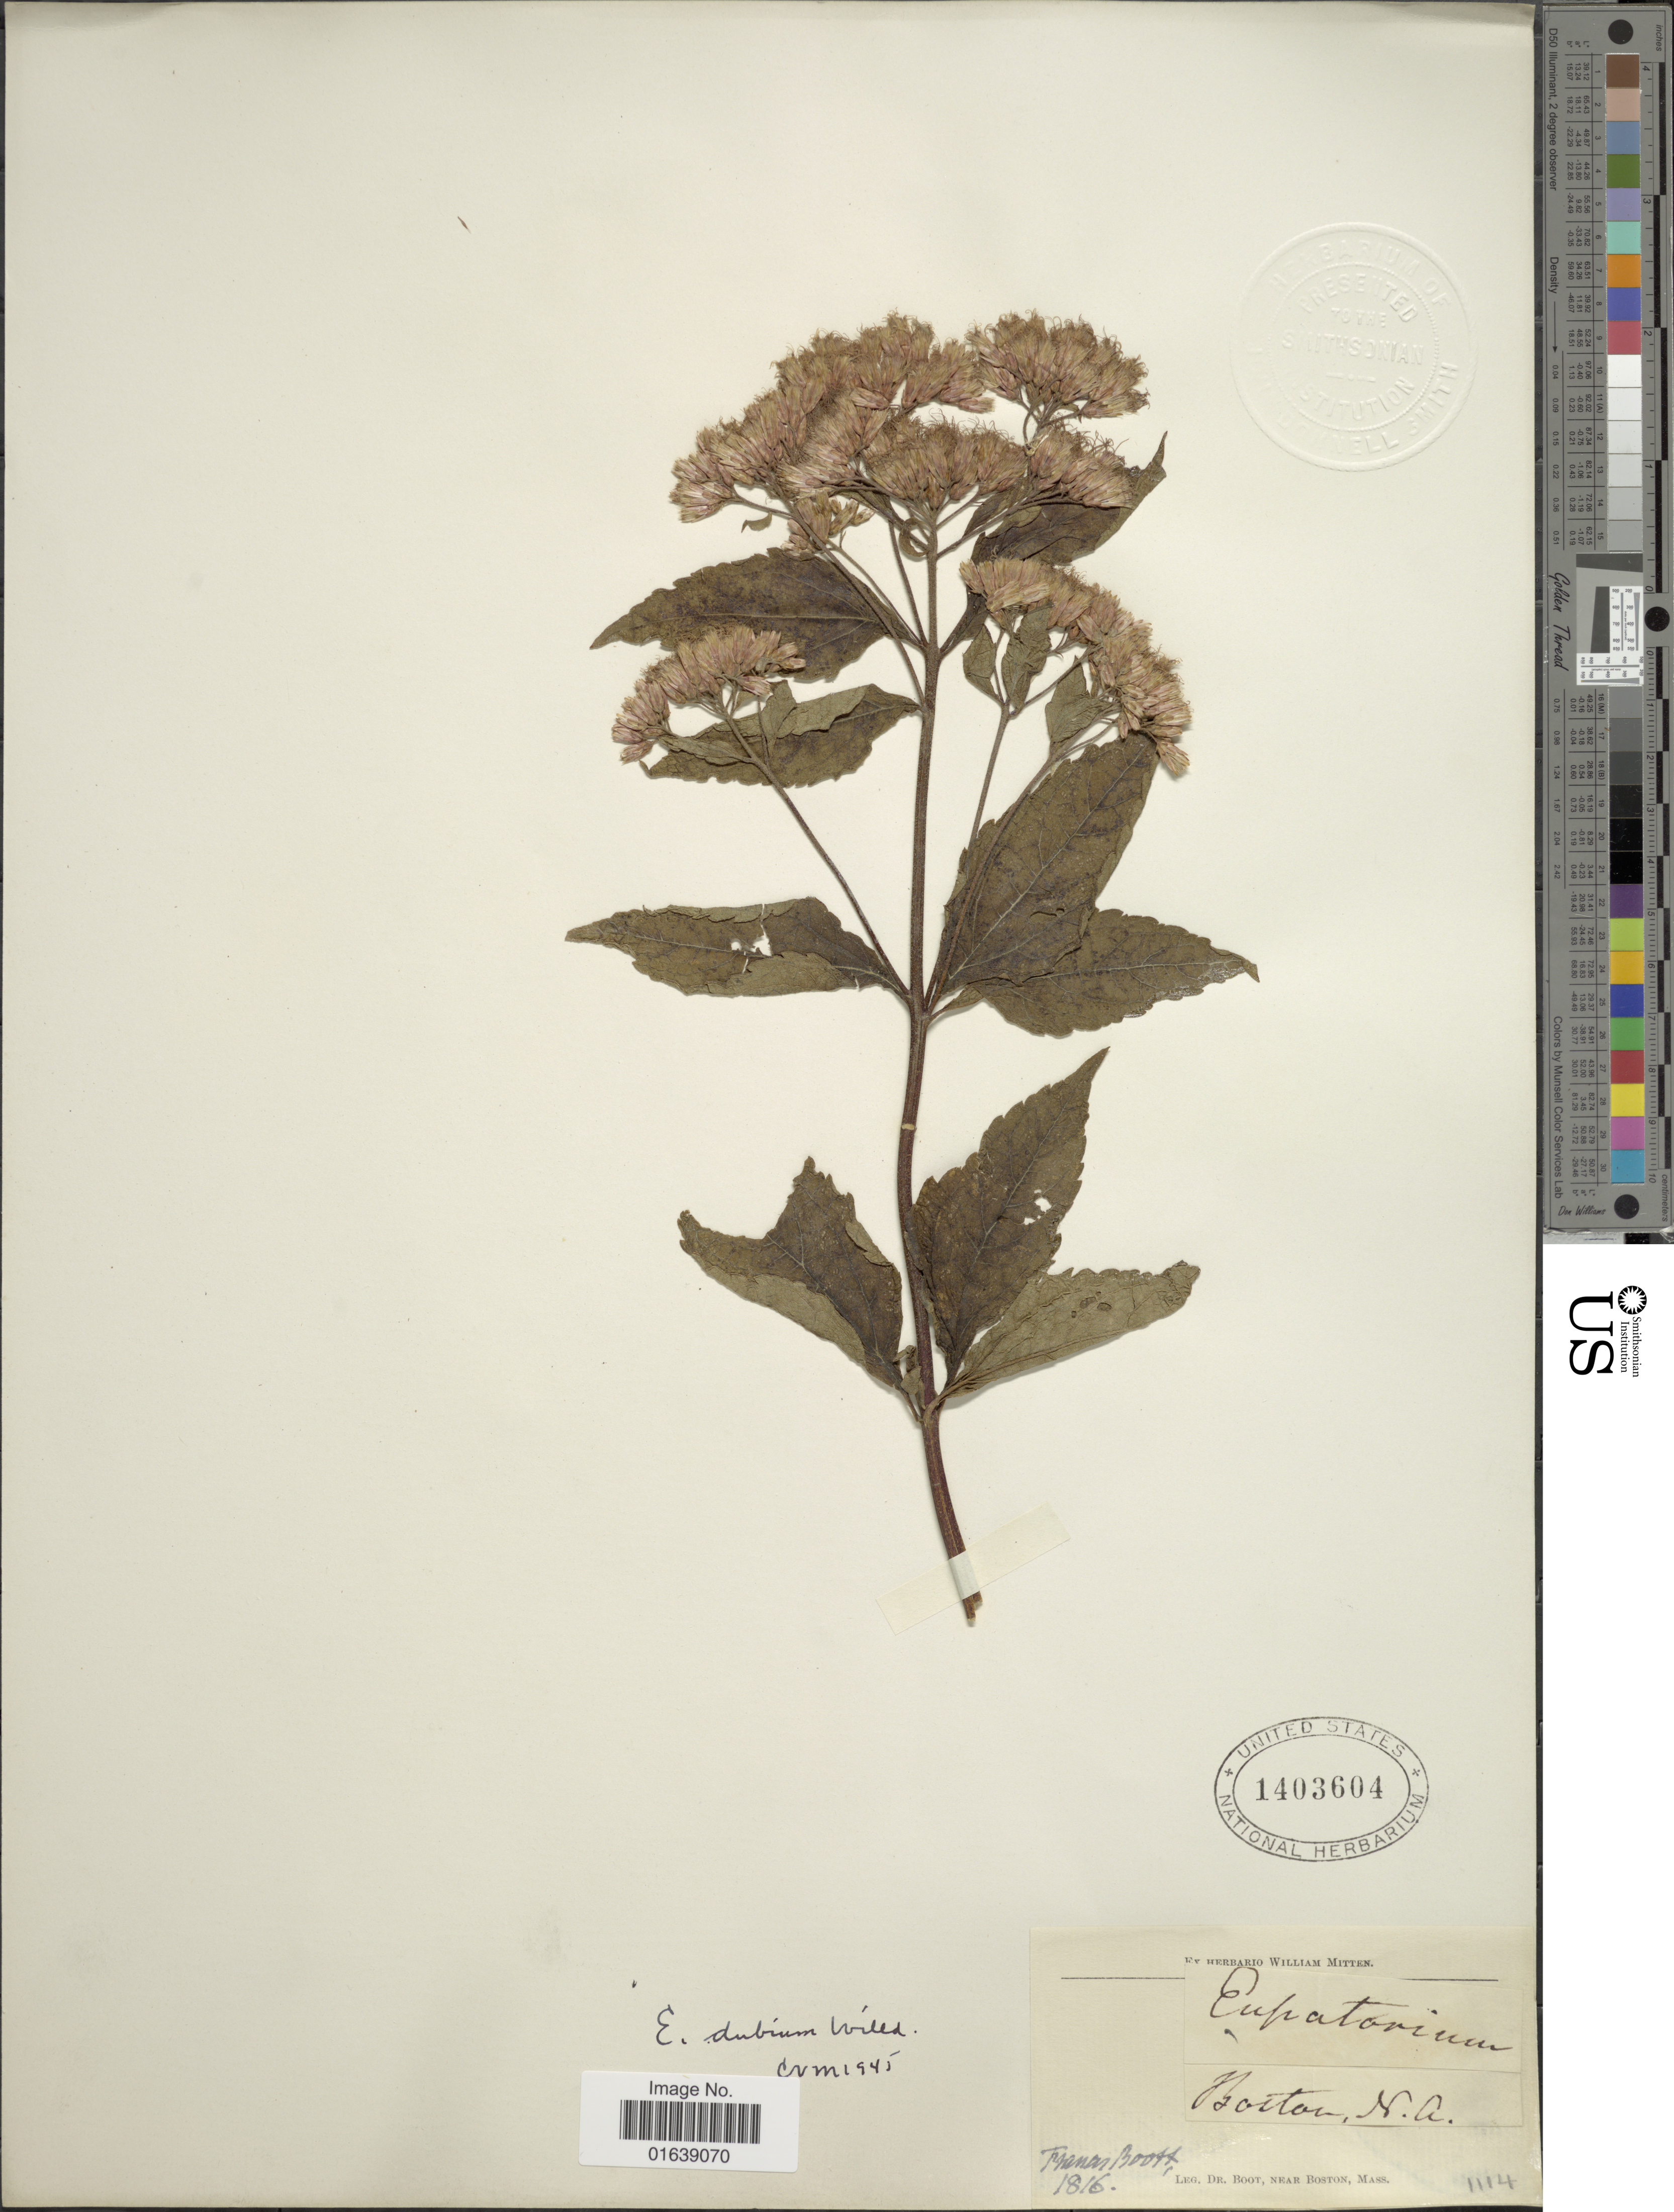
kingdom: Plantae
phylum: Tracheophyta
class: Magnoliopsida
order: Asterales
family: Asteraceae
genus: Eupatorium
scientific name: Eupatorium dubium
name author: Willd. ex Poir.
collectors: Boot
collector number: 1114?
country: United States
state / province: Massachusetts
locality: Near Boston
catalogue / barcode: US 1403604